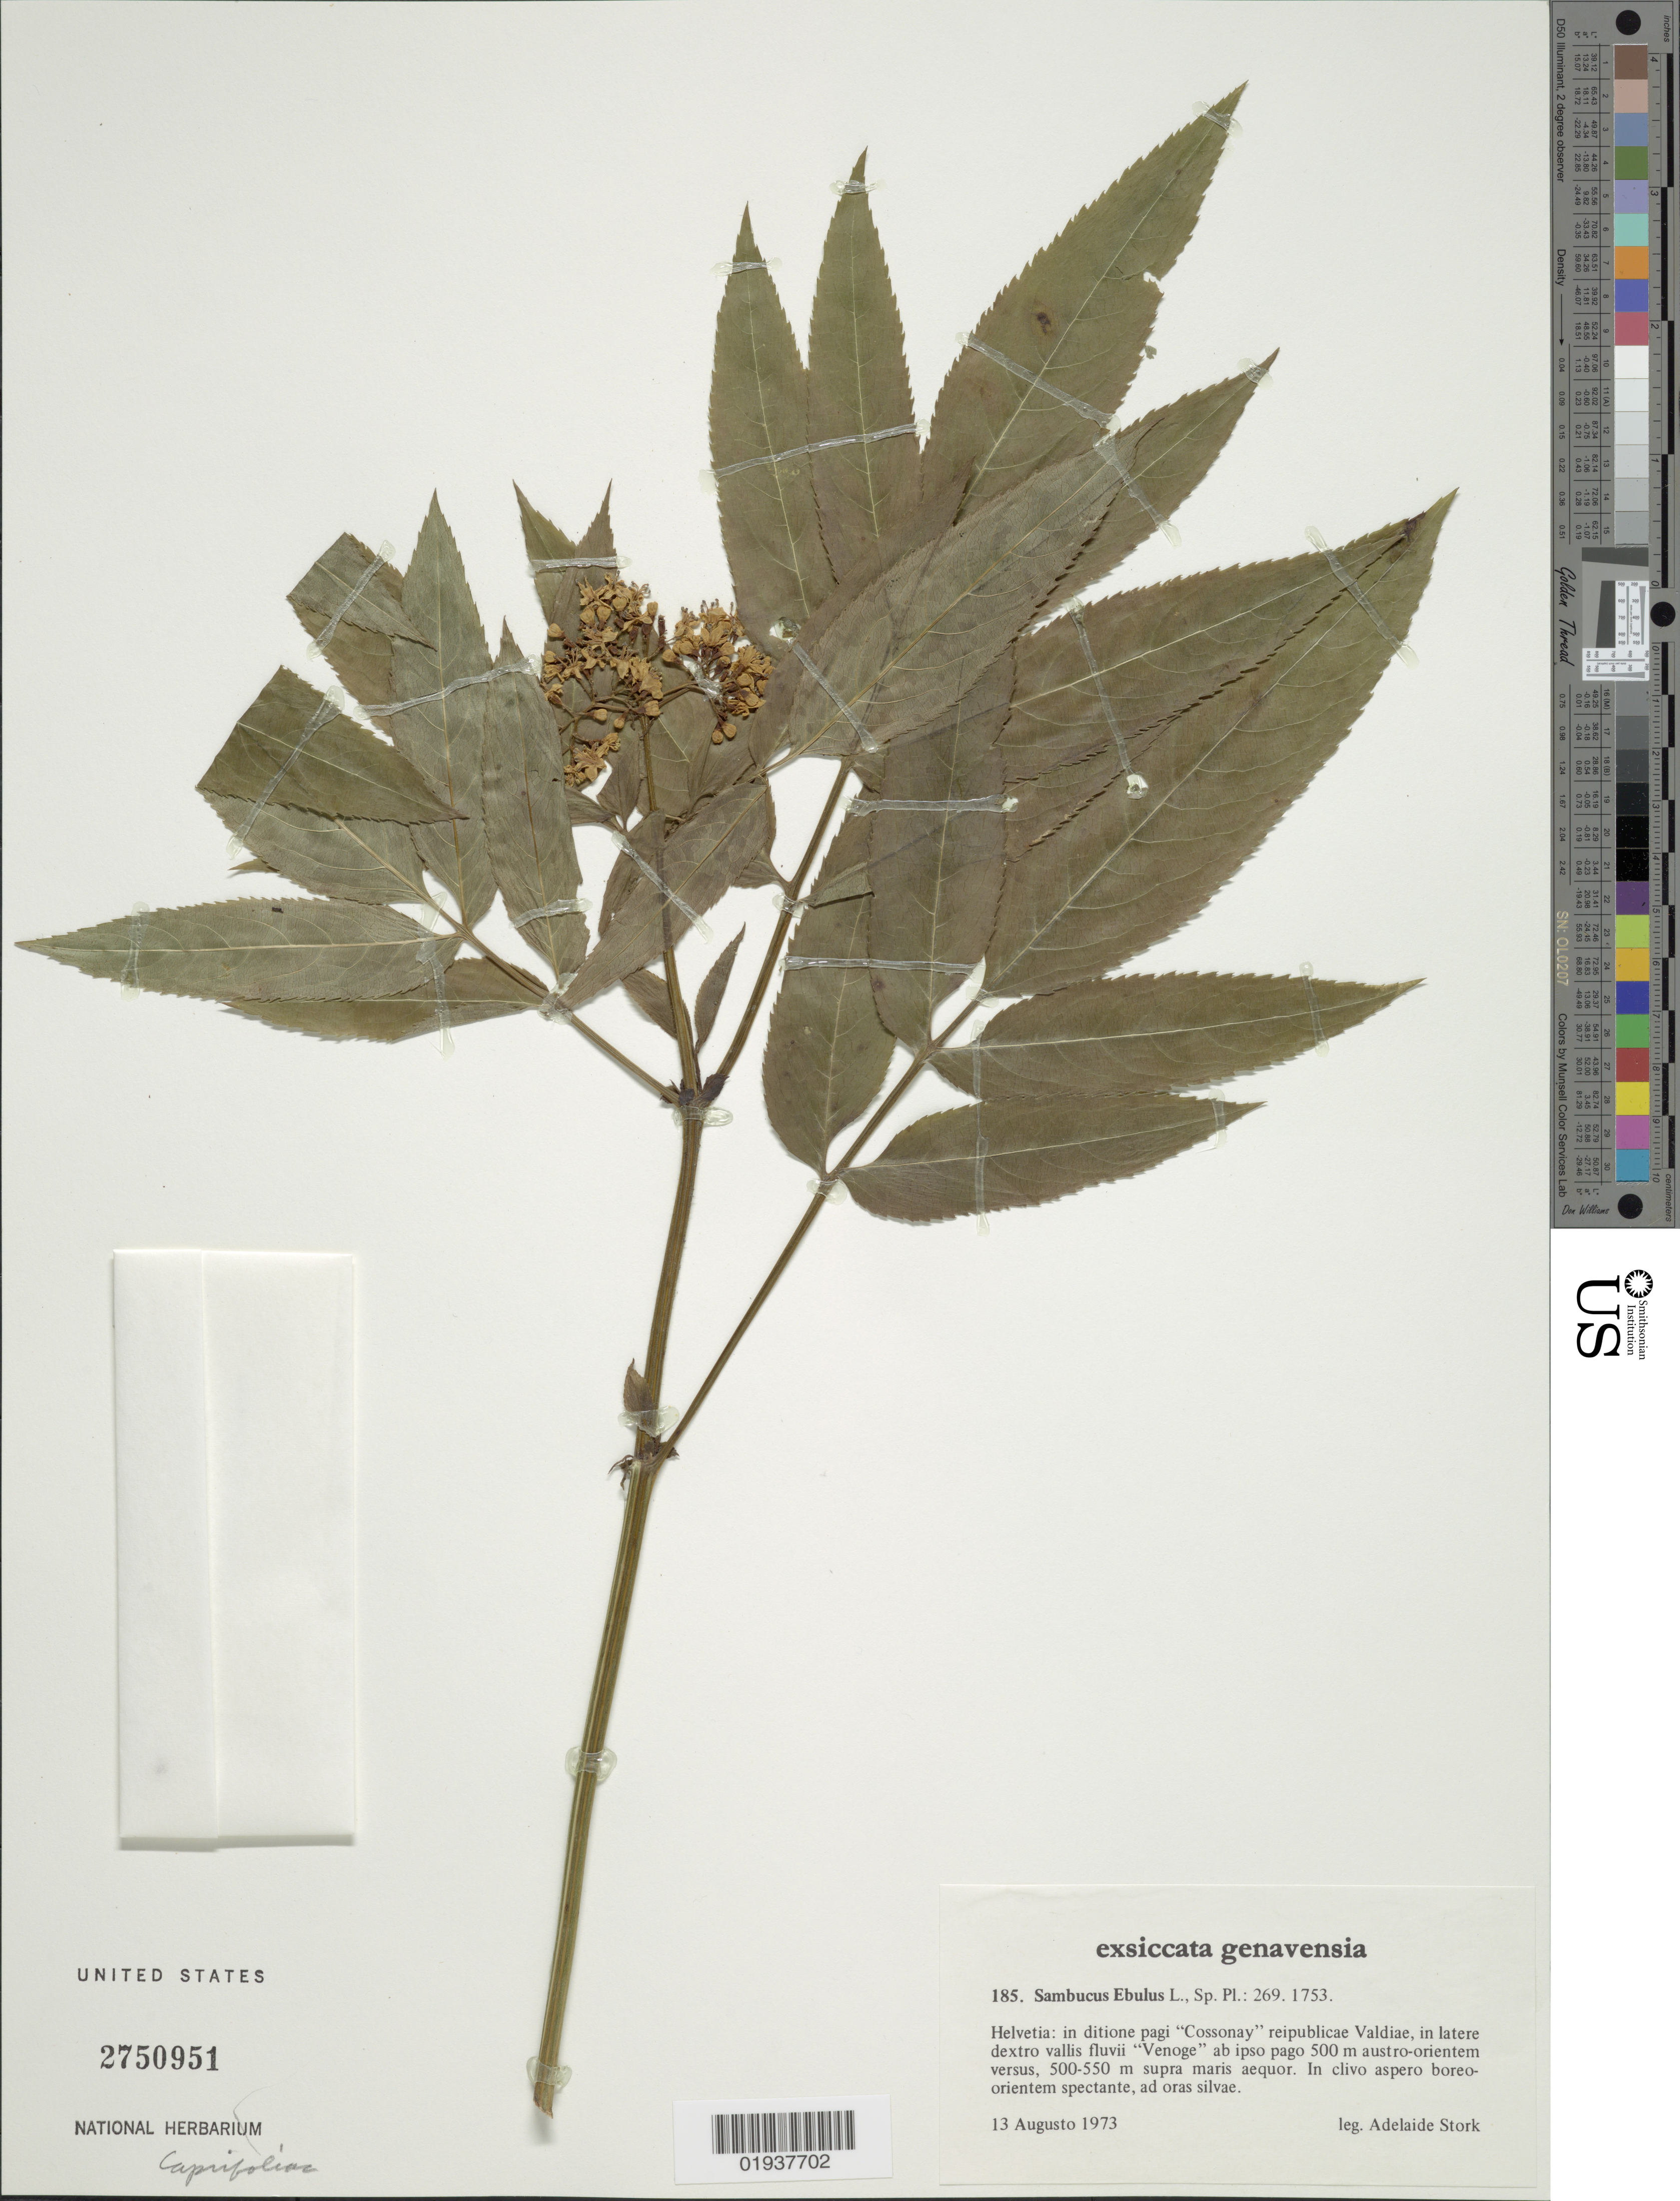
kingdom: Plantae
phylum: Tracheophyta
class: Magnoliopsida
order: Dipsacales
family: Viburnaceae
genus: Sambucus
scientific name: Sambucus ebulus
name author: L.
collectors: A. Stork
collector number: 185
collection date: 1973-08-13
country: Switzerland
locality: Helvetia: in ditione pagi "Cossonay" reipublicae Valdiae, in latere dextro vallis fluvii "Venoge" ab ipso pago 500 m austro-orientem versus.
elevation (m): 500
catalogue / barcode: US 2750951